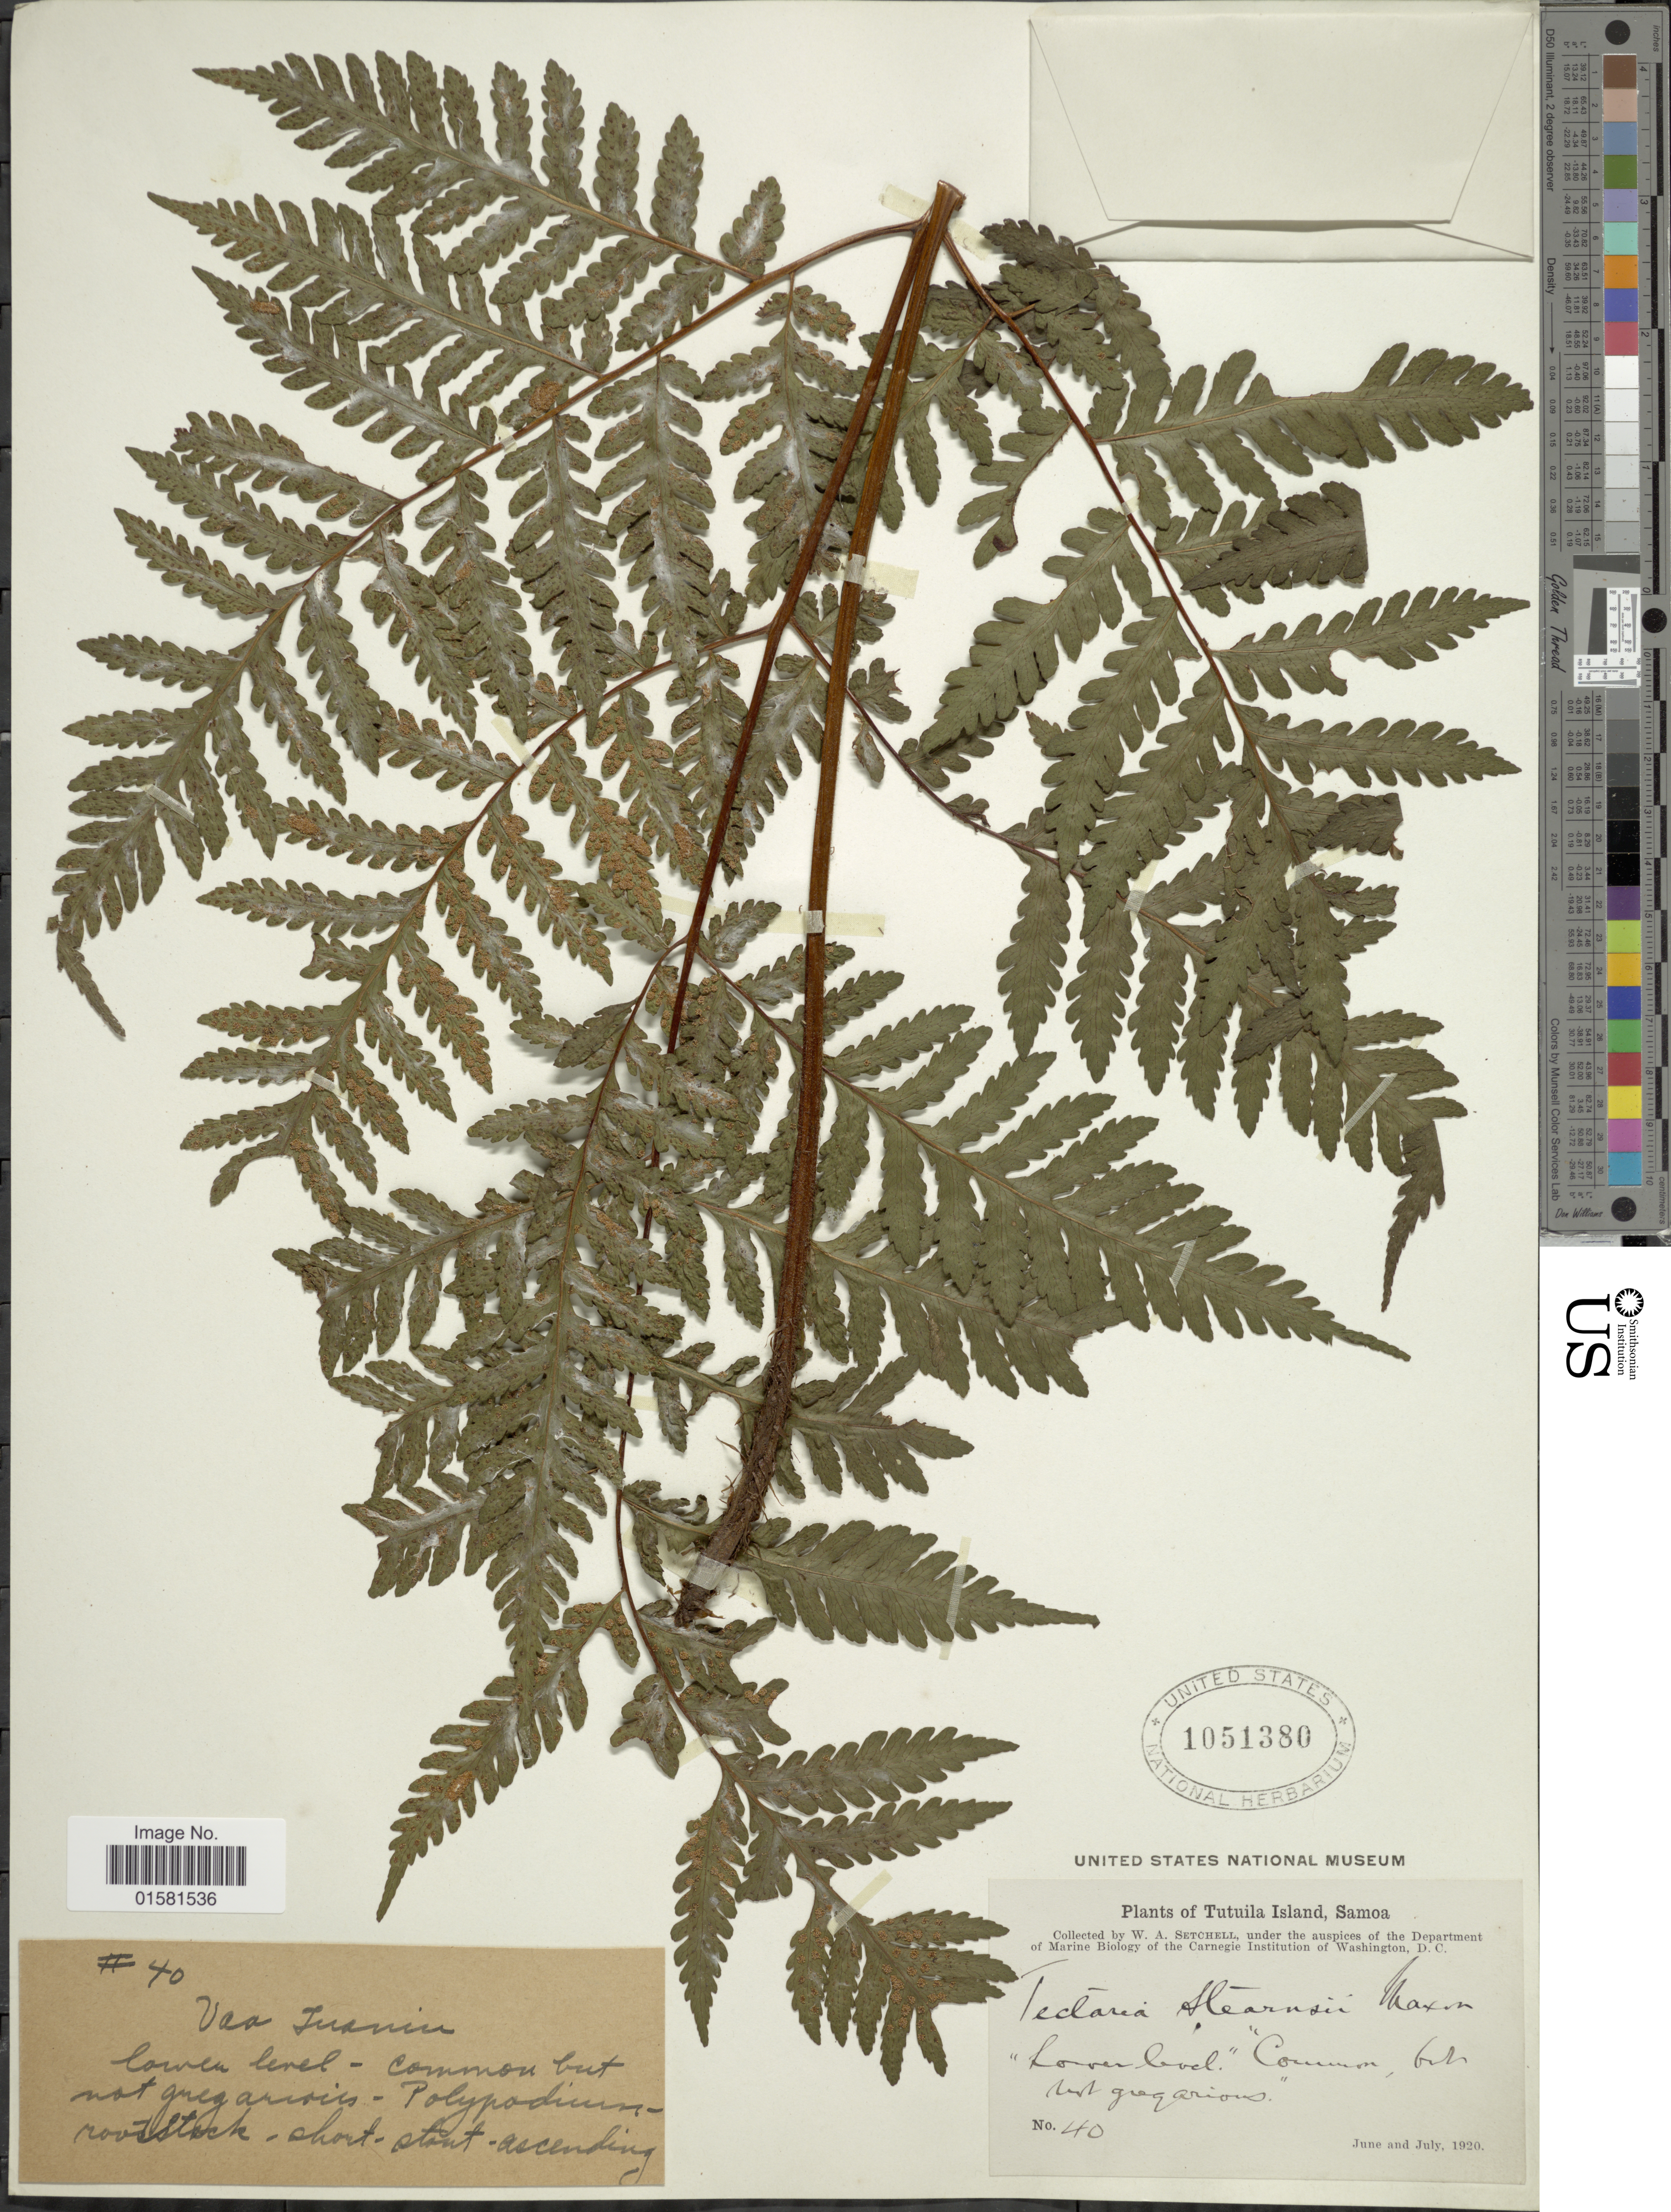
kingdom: Plantae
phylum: Tracheophyta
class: Polypodiopsida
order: Polypodiales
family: Tectariaceae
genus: Tectaria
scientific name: Tectaria stearnsii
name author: Maxon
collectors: W. Setchell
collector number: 40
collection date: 1920-06/1920-07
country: American Samoa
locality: Tutuila Island, Samoa, "lower level"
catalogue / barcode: US 1051380